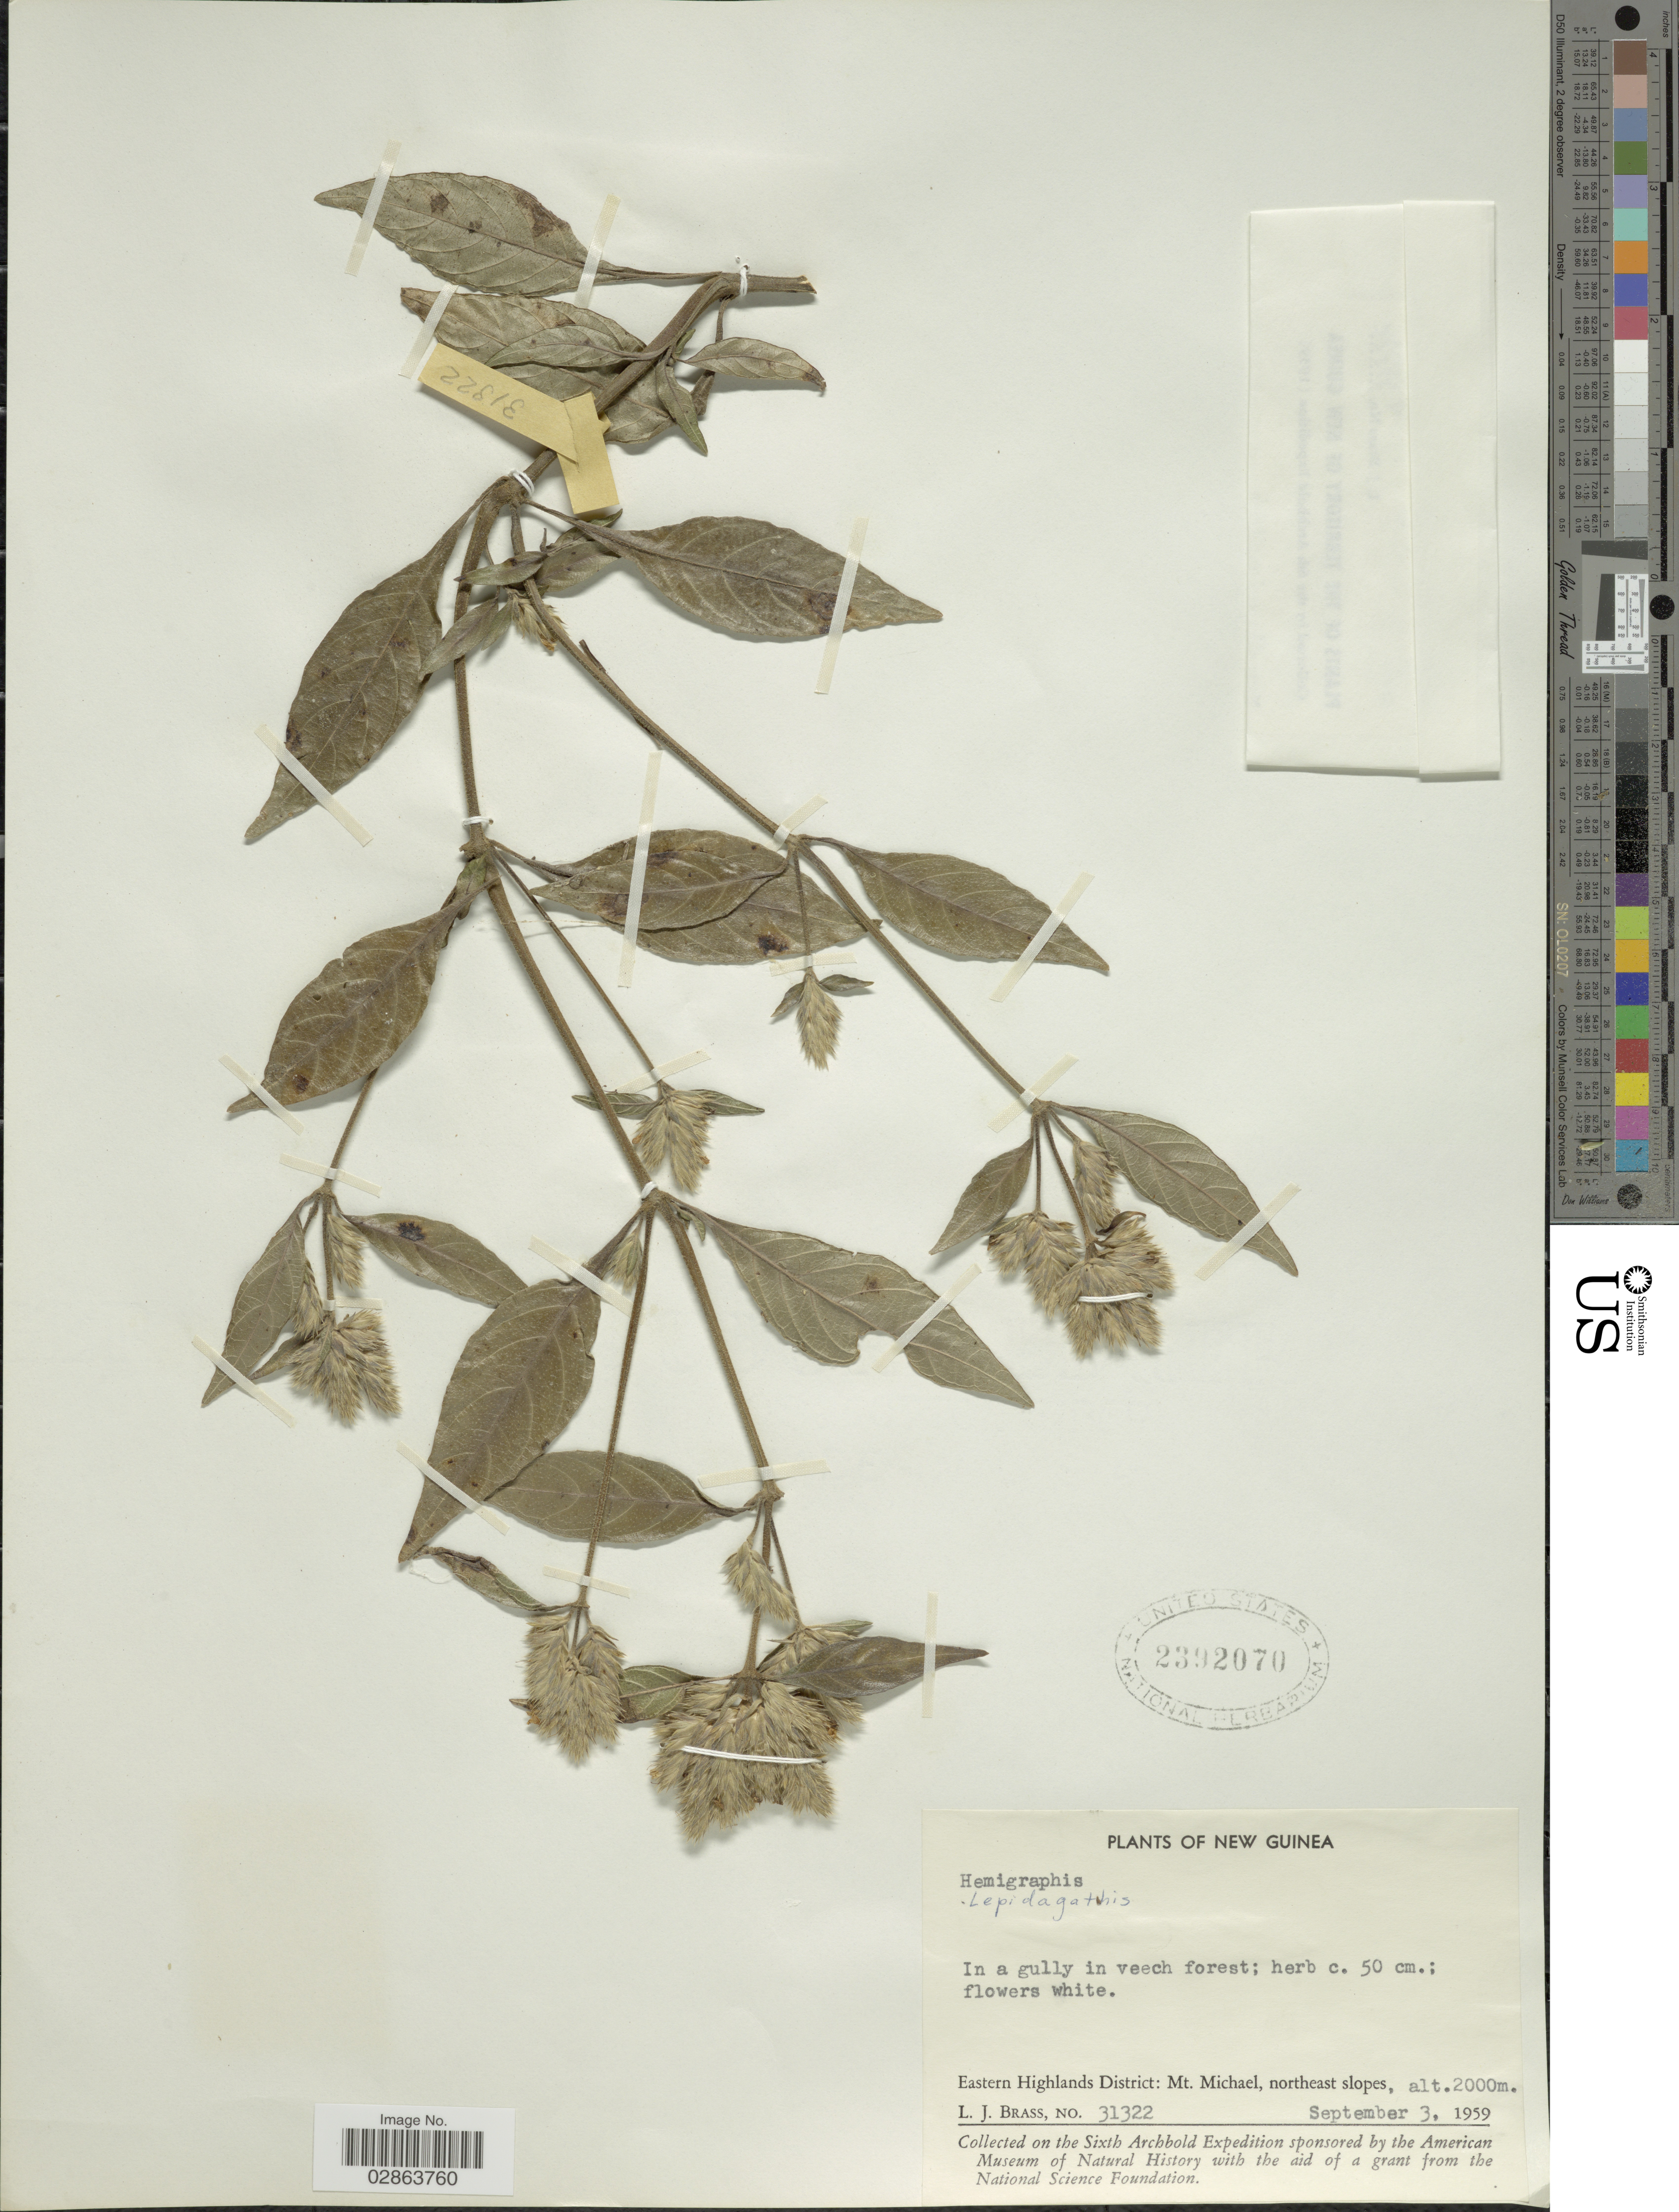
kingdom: Plantae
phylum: Tracheophyta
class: Magnoliopsida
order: Lamiales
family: Acanthaceae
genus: Lepidagathis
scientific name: Lepidagathis sp.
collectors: L. J. Brass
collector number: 31322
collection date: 1959-09-03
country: Papua New Guinea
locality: New Guinea, Eastern Highlands District: Mt. Michael, northeast slopes.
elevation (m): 2000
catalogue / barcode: US 2392070